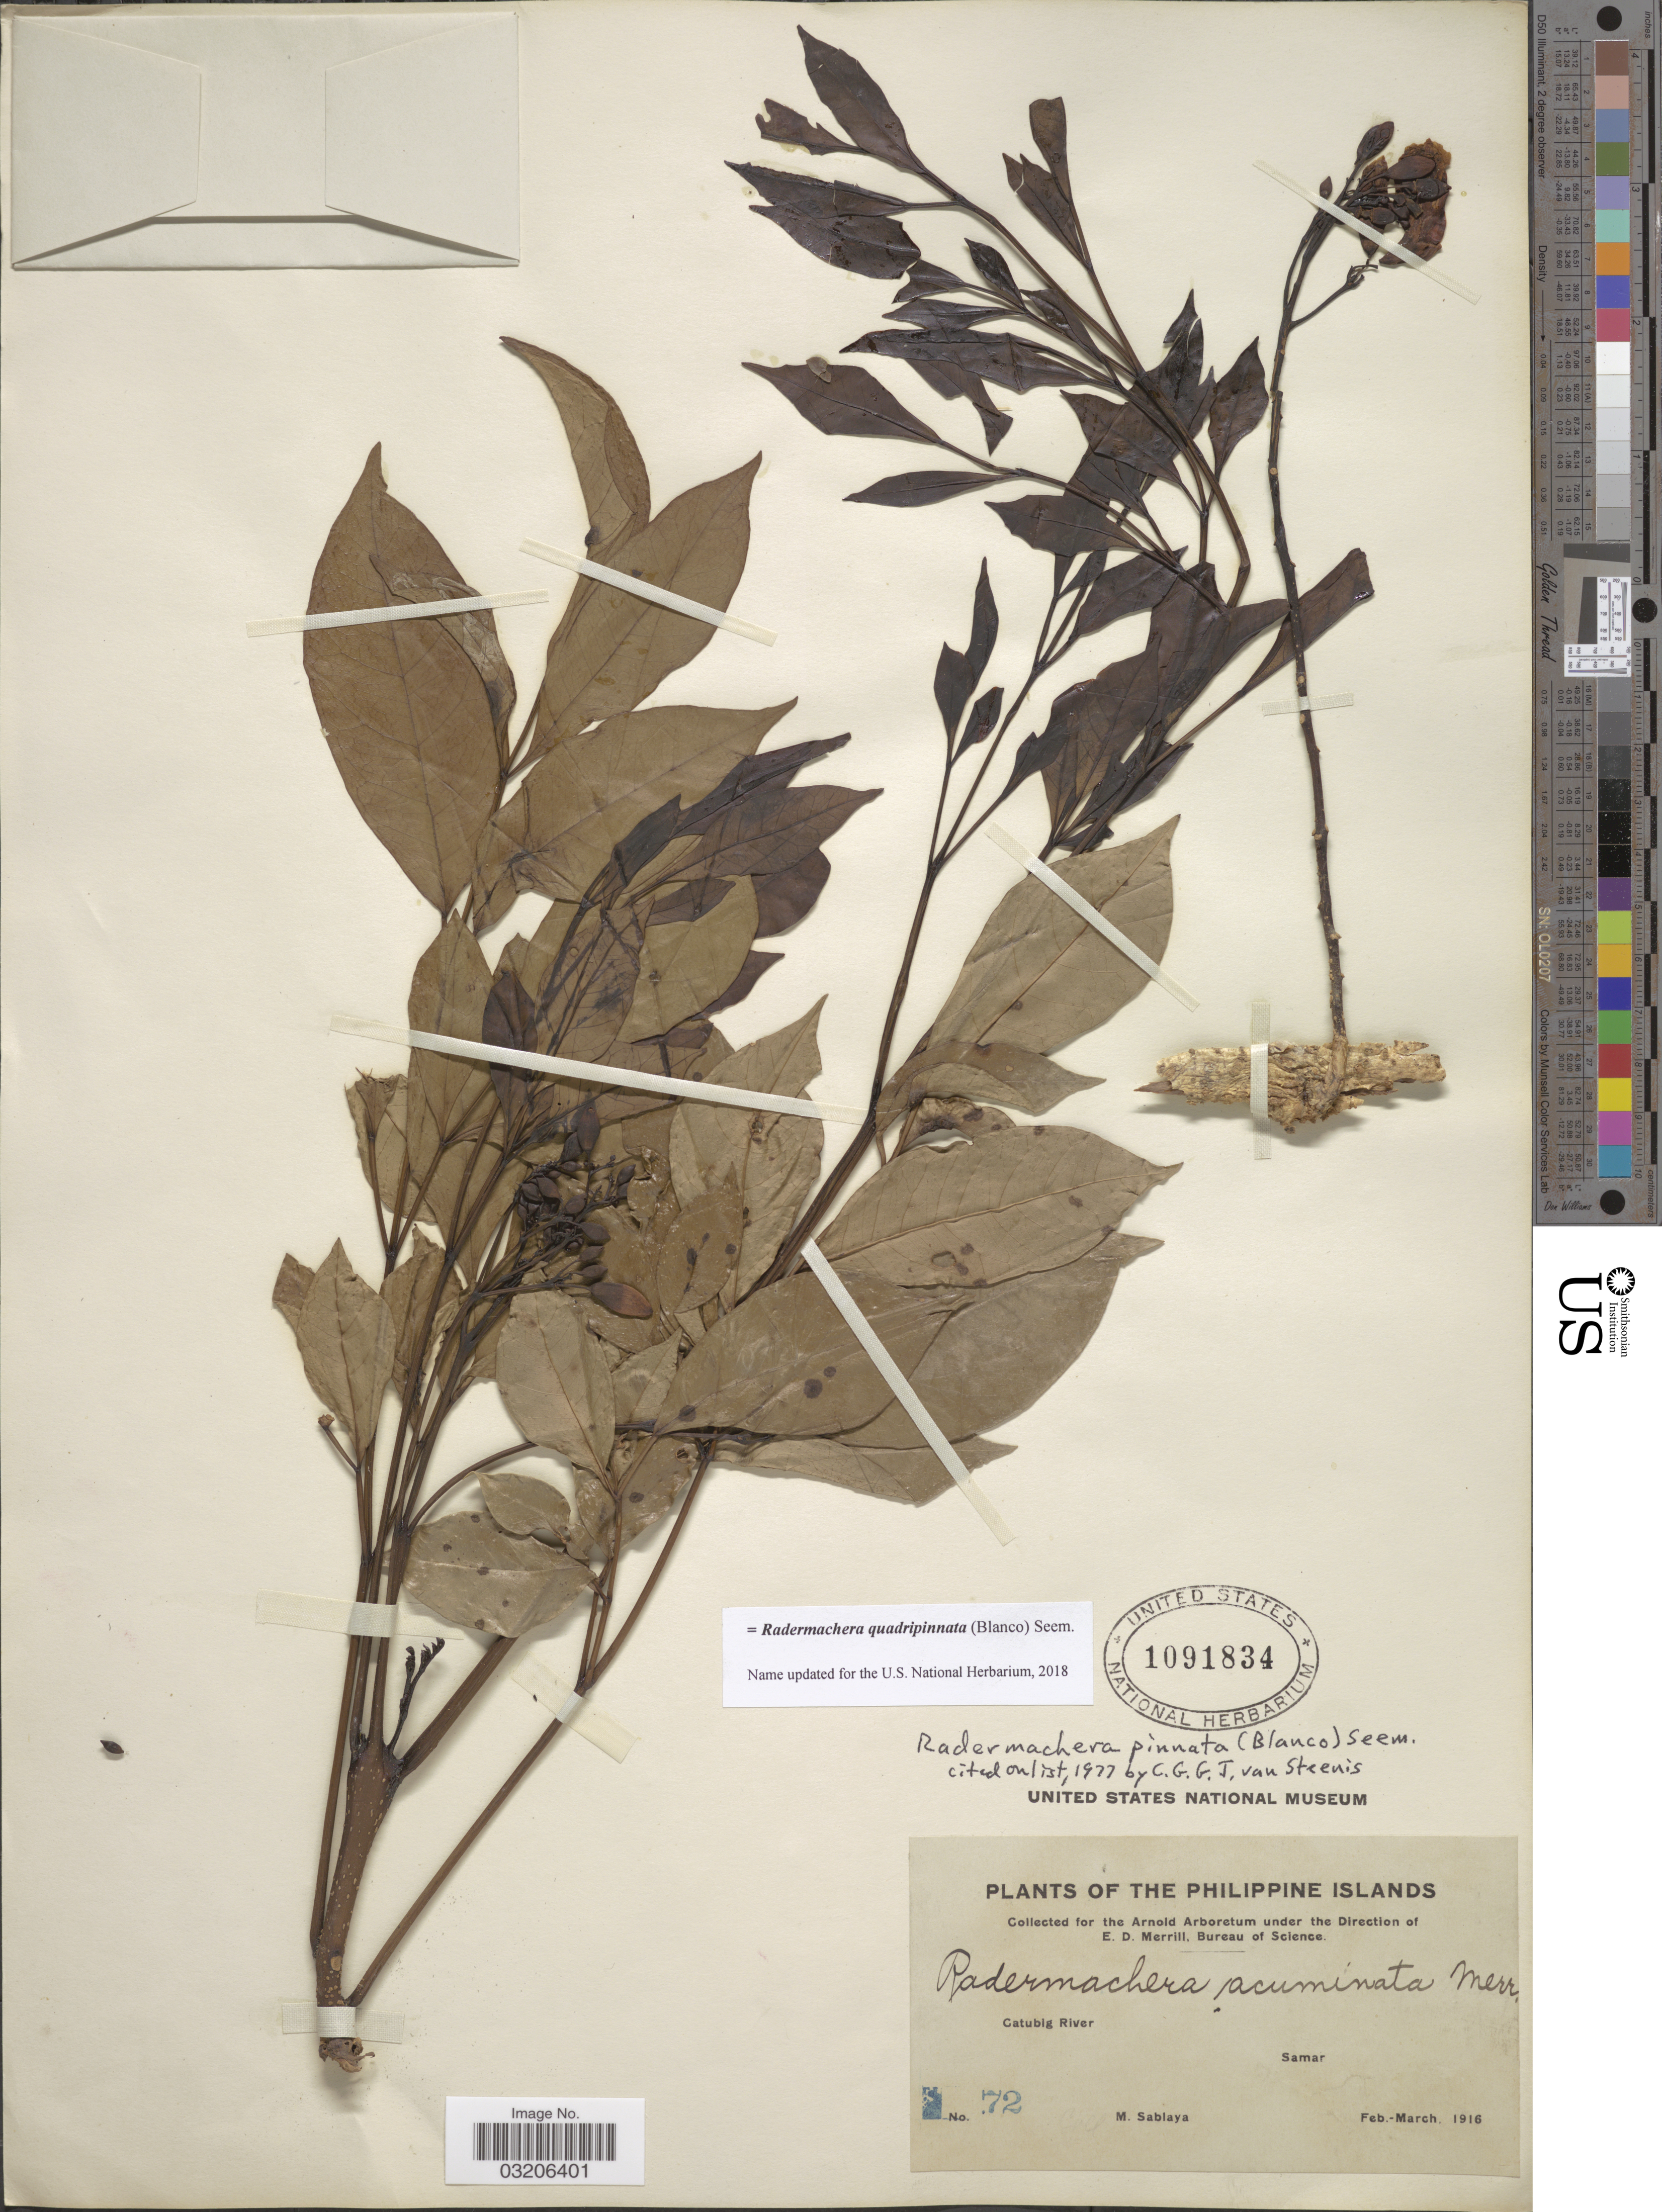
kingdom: Plantae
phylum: Tracheophyta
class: Magnoliopsida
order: Lamiales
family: Bignoniaceae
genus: Radermachera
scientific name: Radermachera quadripinnata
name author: (Blanco) Seem.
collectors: M. Sablaya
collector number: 72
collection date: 1916-02/1916-03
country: Philippines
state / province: Eastern Visayas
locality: Catubig River, Samar.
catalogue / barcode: US 1091834